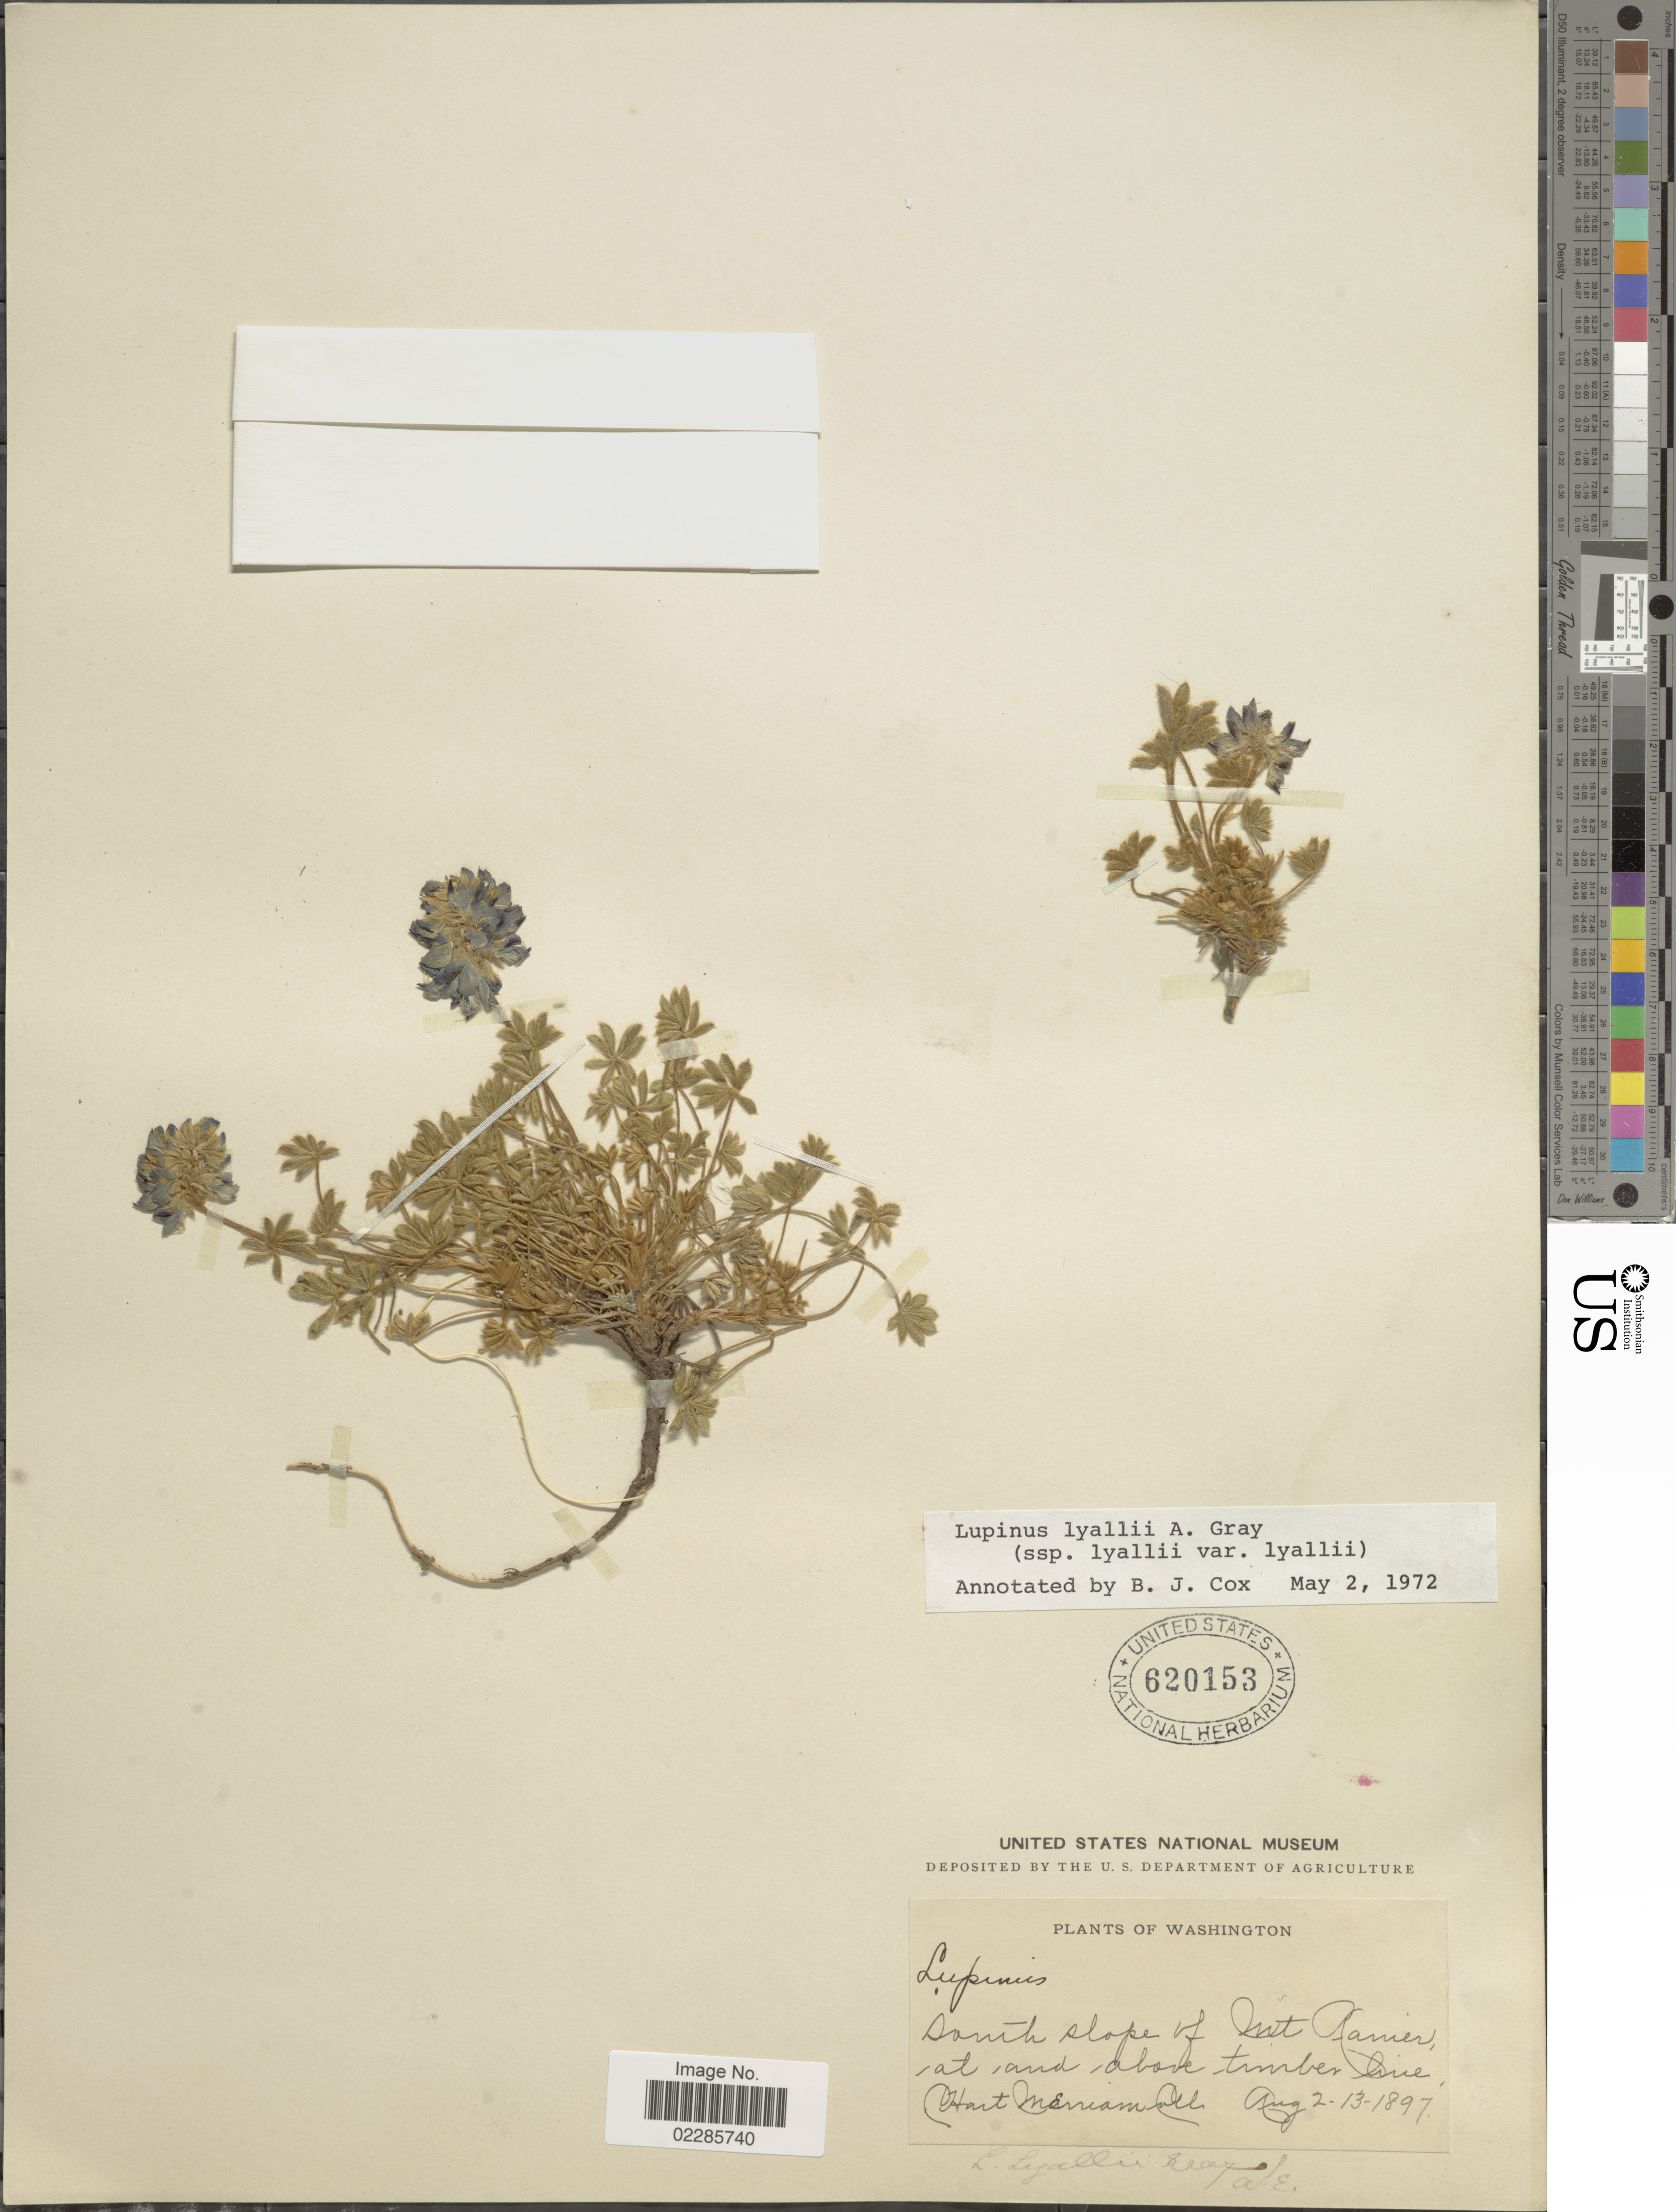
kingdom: Plantae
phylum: Tracheophyta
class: Magnoliopsida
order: Fabales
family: Fabaceae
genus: Lupinus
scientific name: Lupinus lyallii subsp. lyallii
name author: A. Gray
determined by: Cox, B. J.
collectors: C. Merriam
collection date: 1897-08-02/1897-08-13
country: United States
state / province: Washington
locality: South slope of Mt Ranier, at and above timber line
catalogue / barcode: US 620153